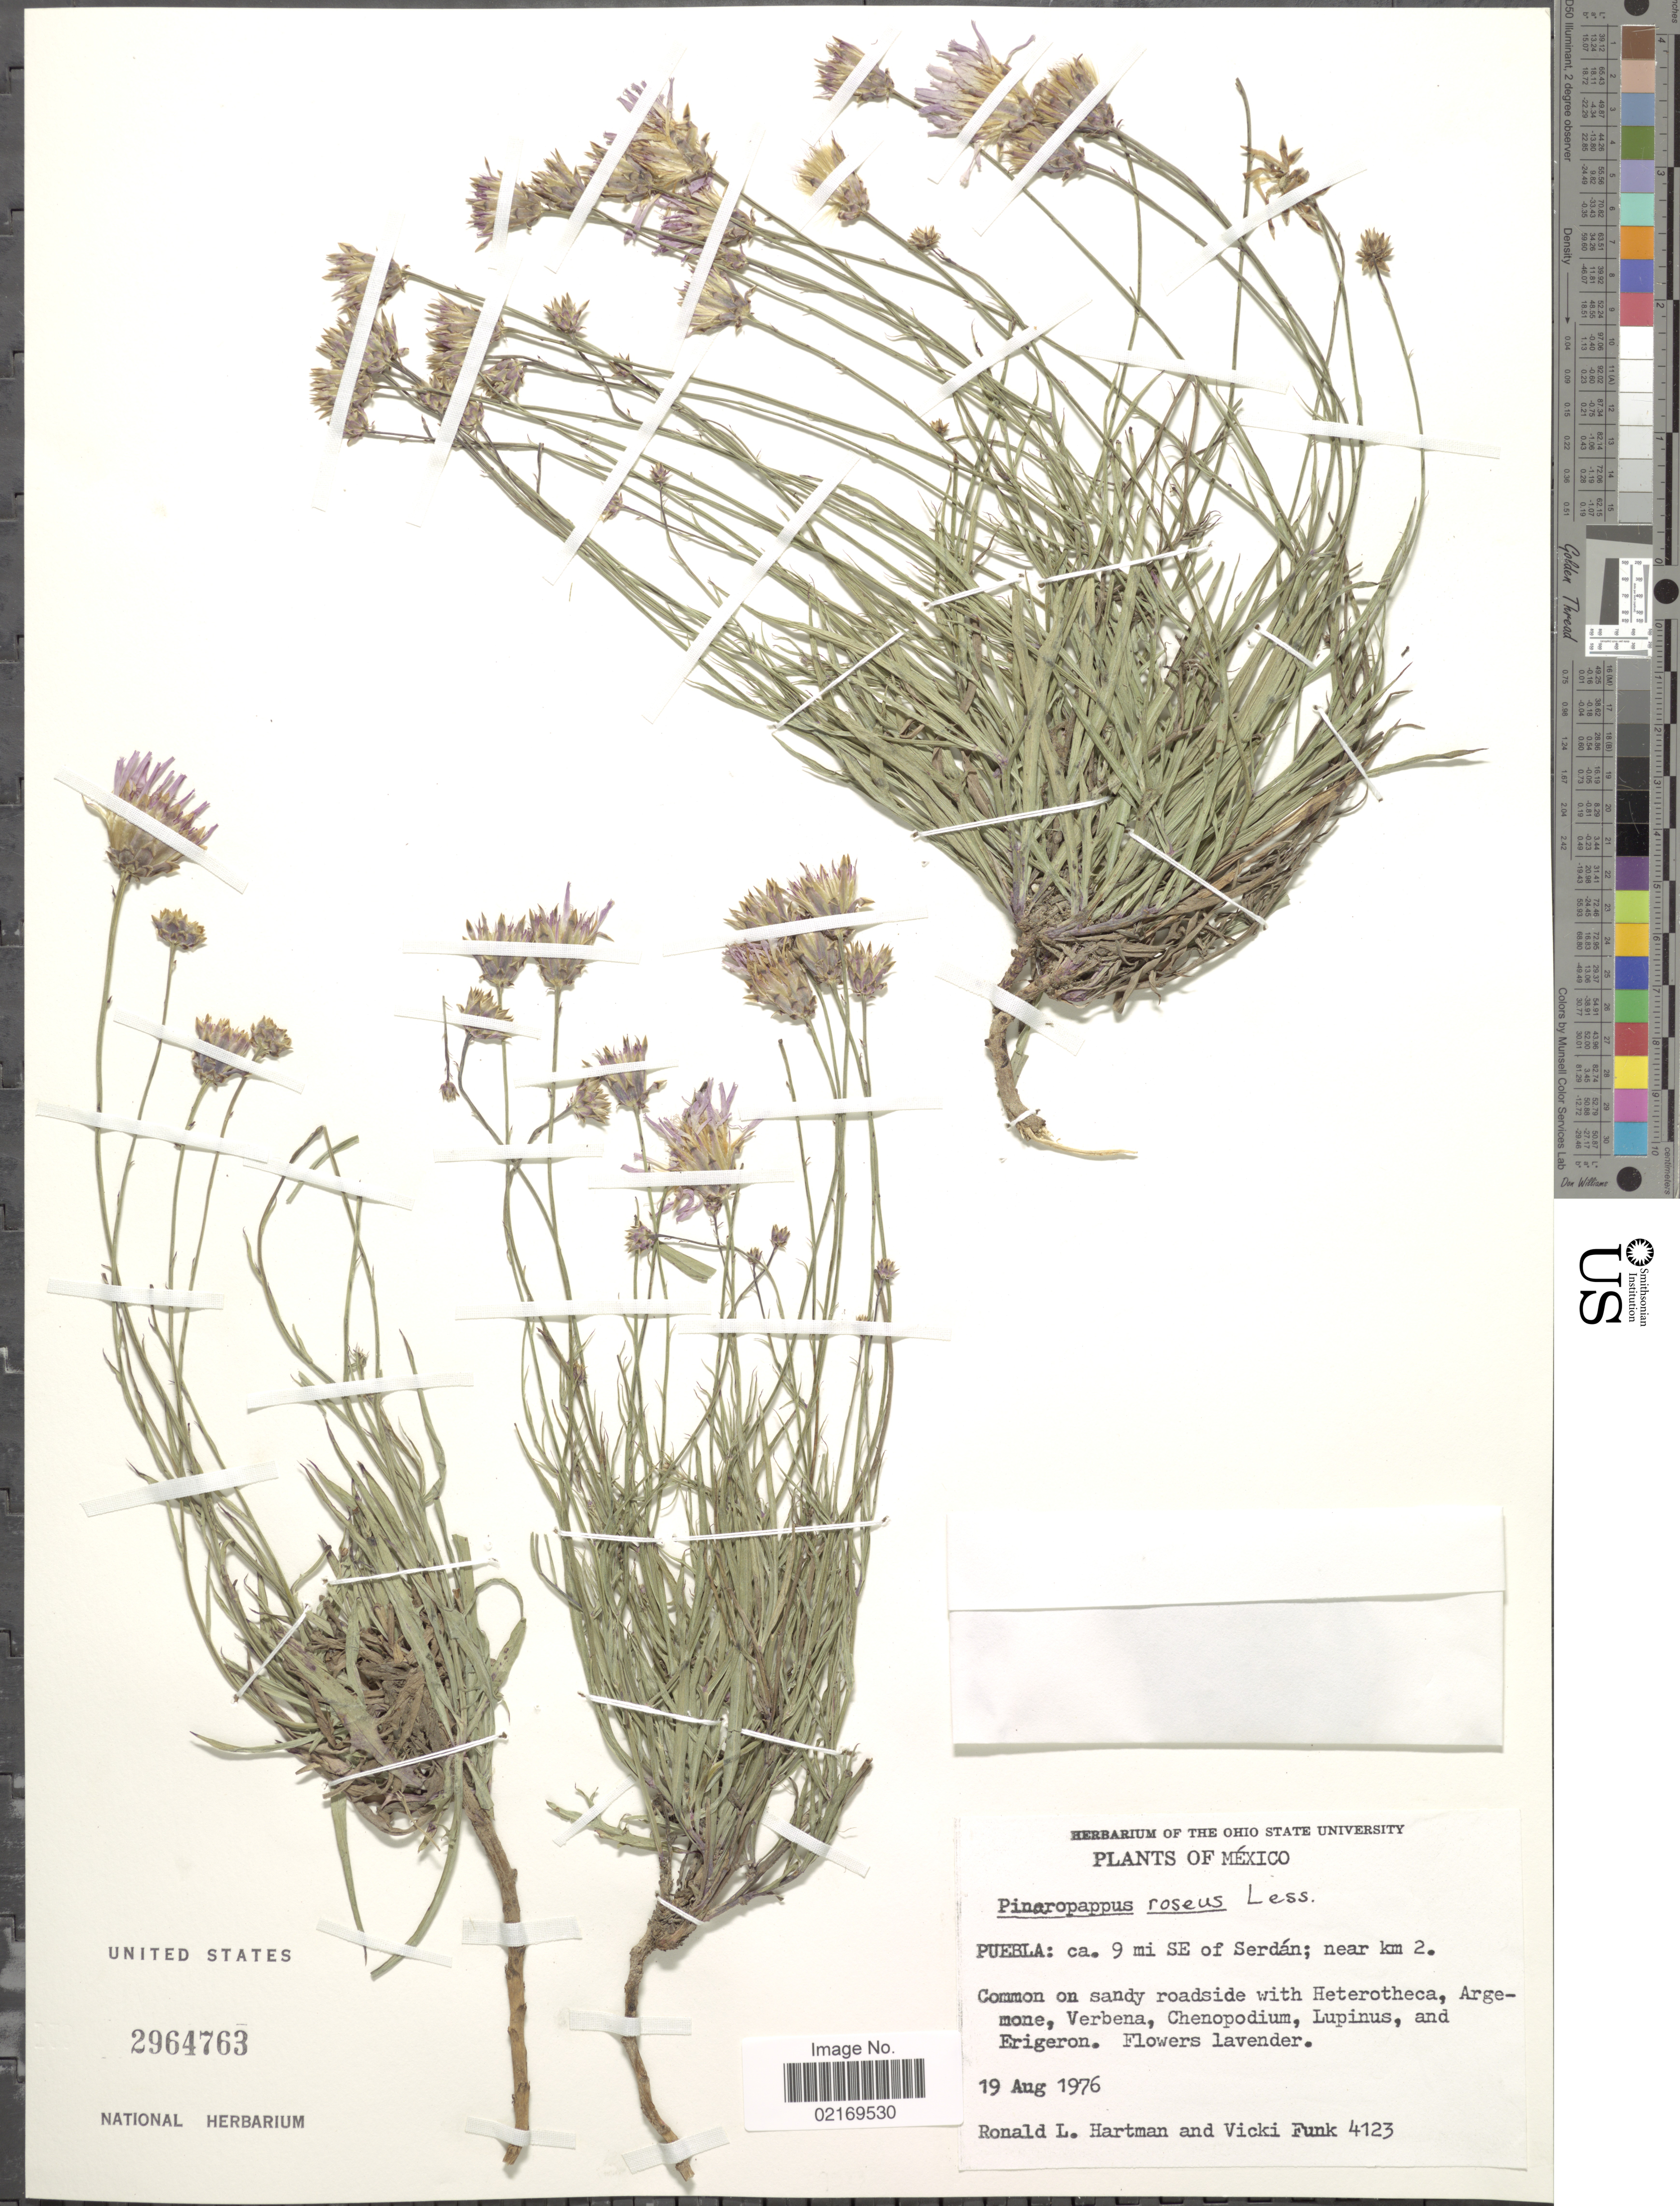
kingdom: Plantae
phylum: Tracheophyta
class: Magnoliopsida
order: Asterales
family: Asteraceae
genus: Pinaropappus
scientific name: Pinaropappus roseus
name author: Less.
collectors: R. Hartman & V. Funk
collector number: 4123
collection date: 1976-08-19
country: Mexico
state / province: Puebla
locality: Ca. 9 mi SE of Serdán; near km 2., common on sandy roadside.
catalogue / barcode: US 2964763